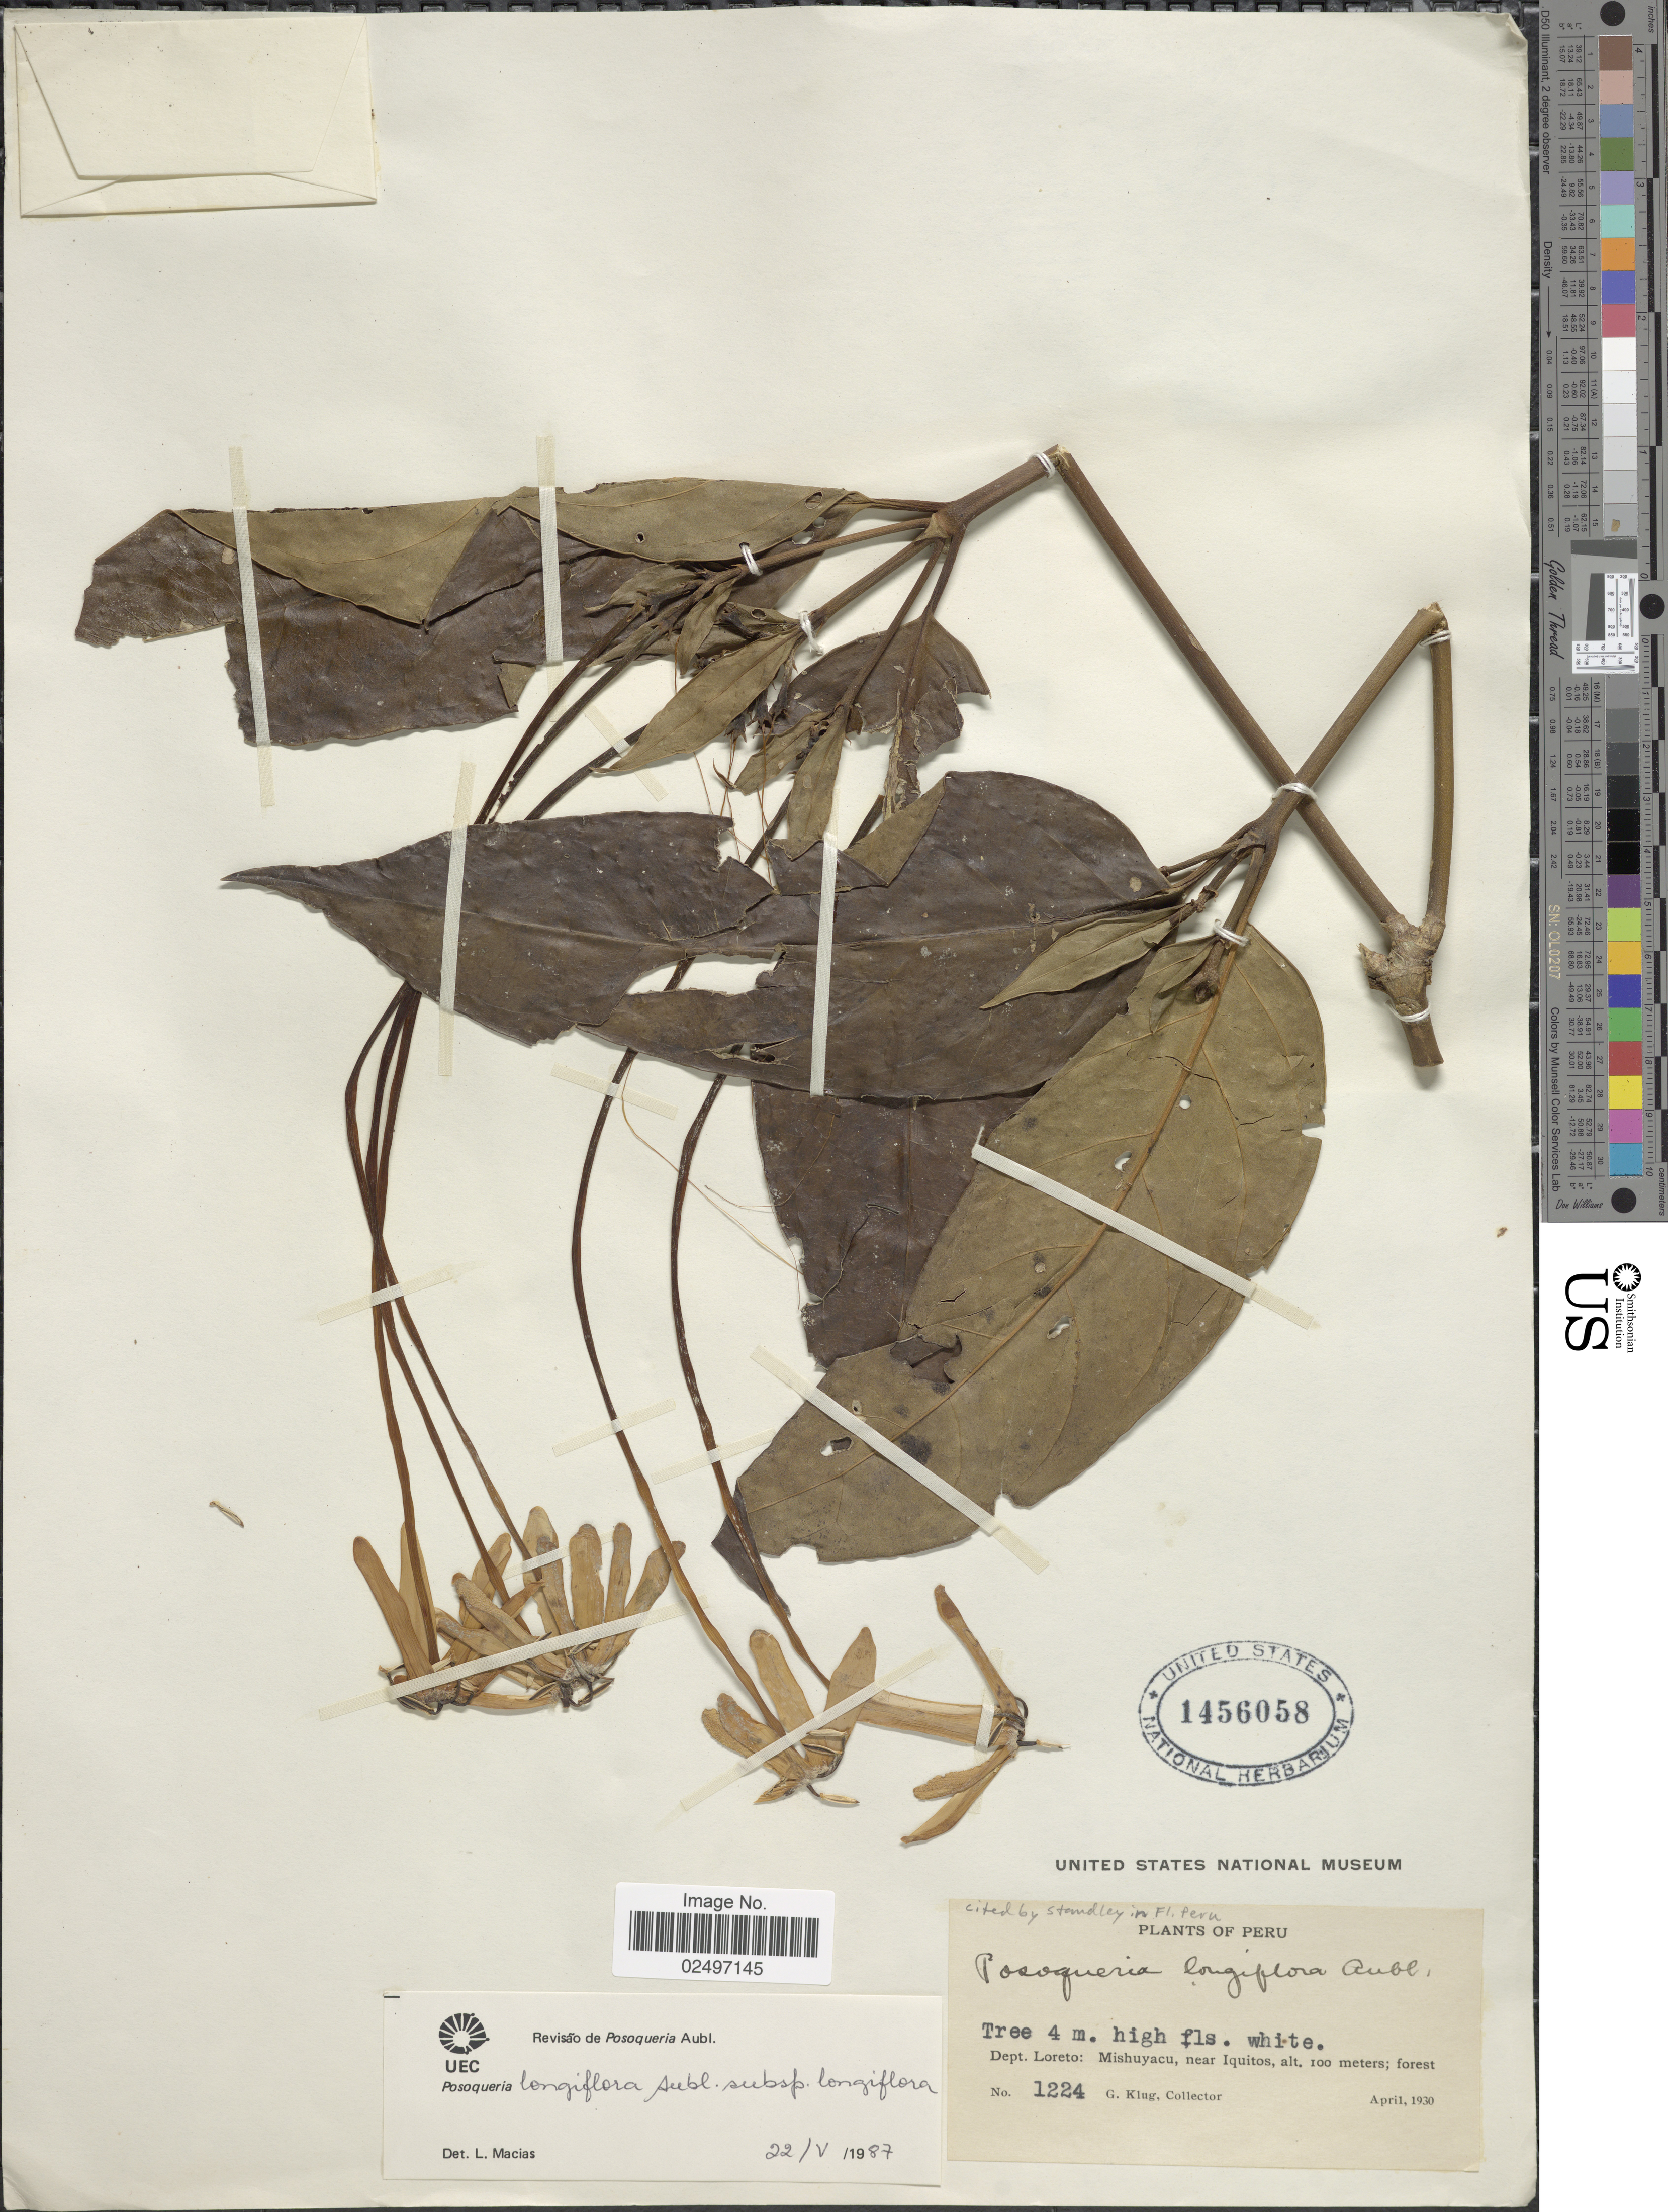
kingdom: Plantae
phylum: Tracheophyta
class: Magnoliopsida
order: Gentianales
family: Rubiaceae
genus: Posoqueria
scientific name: Posoqueria longiflora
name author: Aubl.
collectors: G. Klug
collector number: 1224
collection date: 1930-04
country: Peru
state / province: Loreto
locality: Dept. Loreto: Mishuyacu, near Iquitos; forest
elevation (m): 100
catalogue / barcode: US 1456058